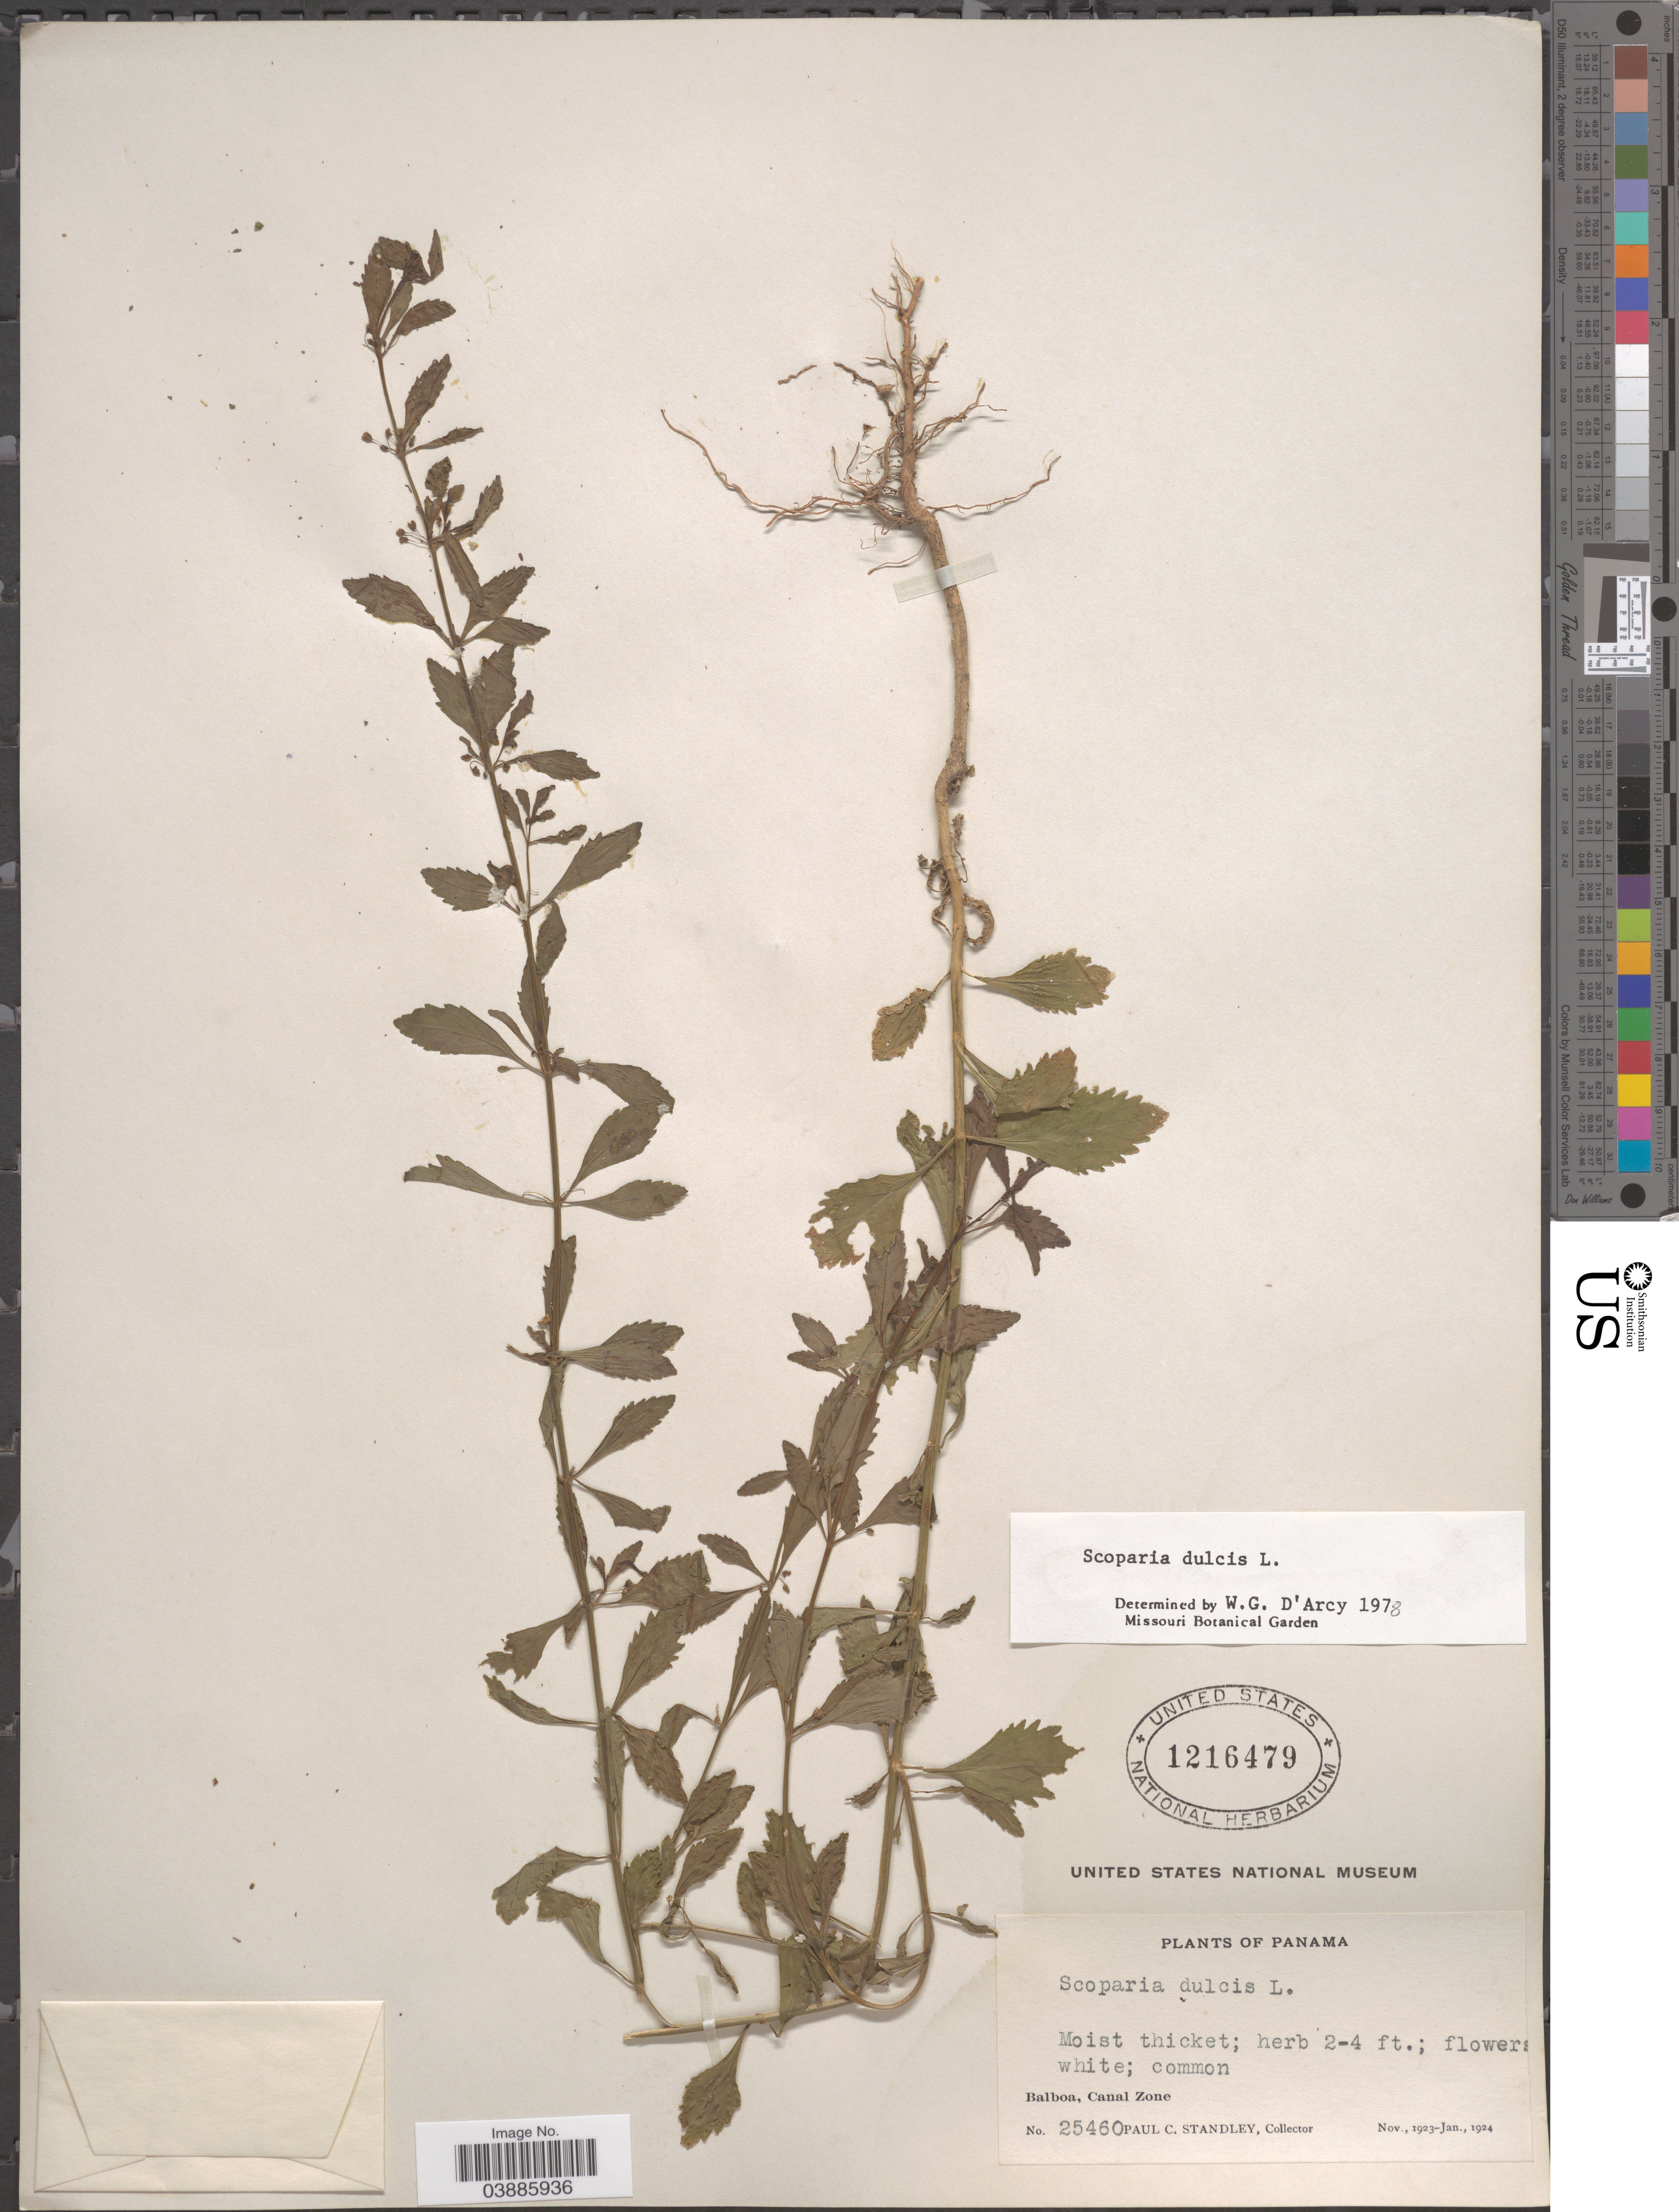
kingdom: Plantae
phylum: Tracheophyta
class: Magnoliopsida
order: Lamiales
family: Plantaginaceae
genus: Scoparia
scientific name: Scoparia dulcis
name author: L.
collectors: P. C. Standley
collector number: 25460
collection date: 1923-11/1924-01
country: Panama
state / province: Colón / Panamá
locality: Balboa, Canal Zone.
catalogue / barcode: US 1216479